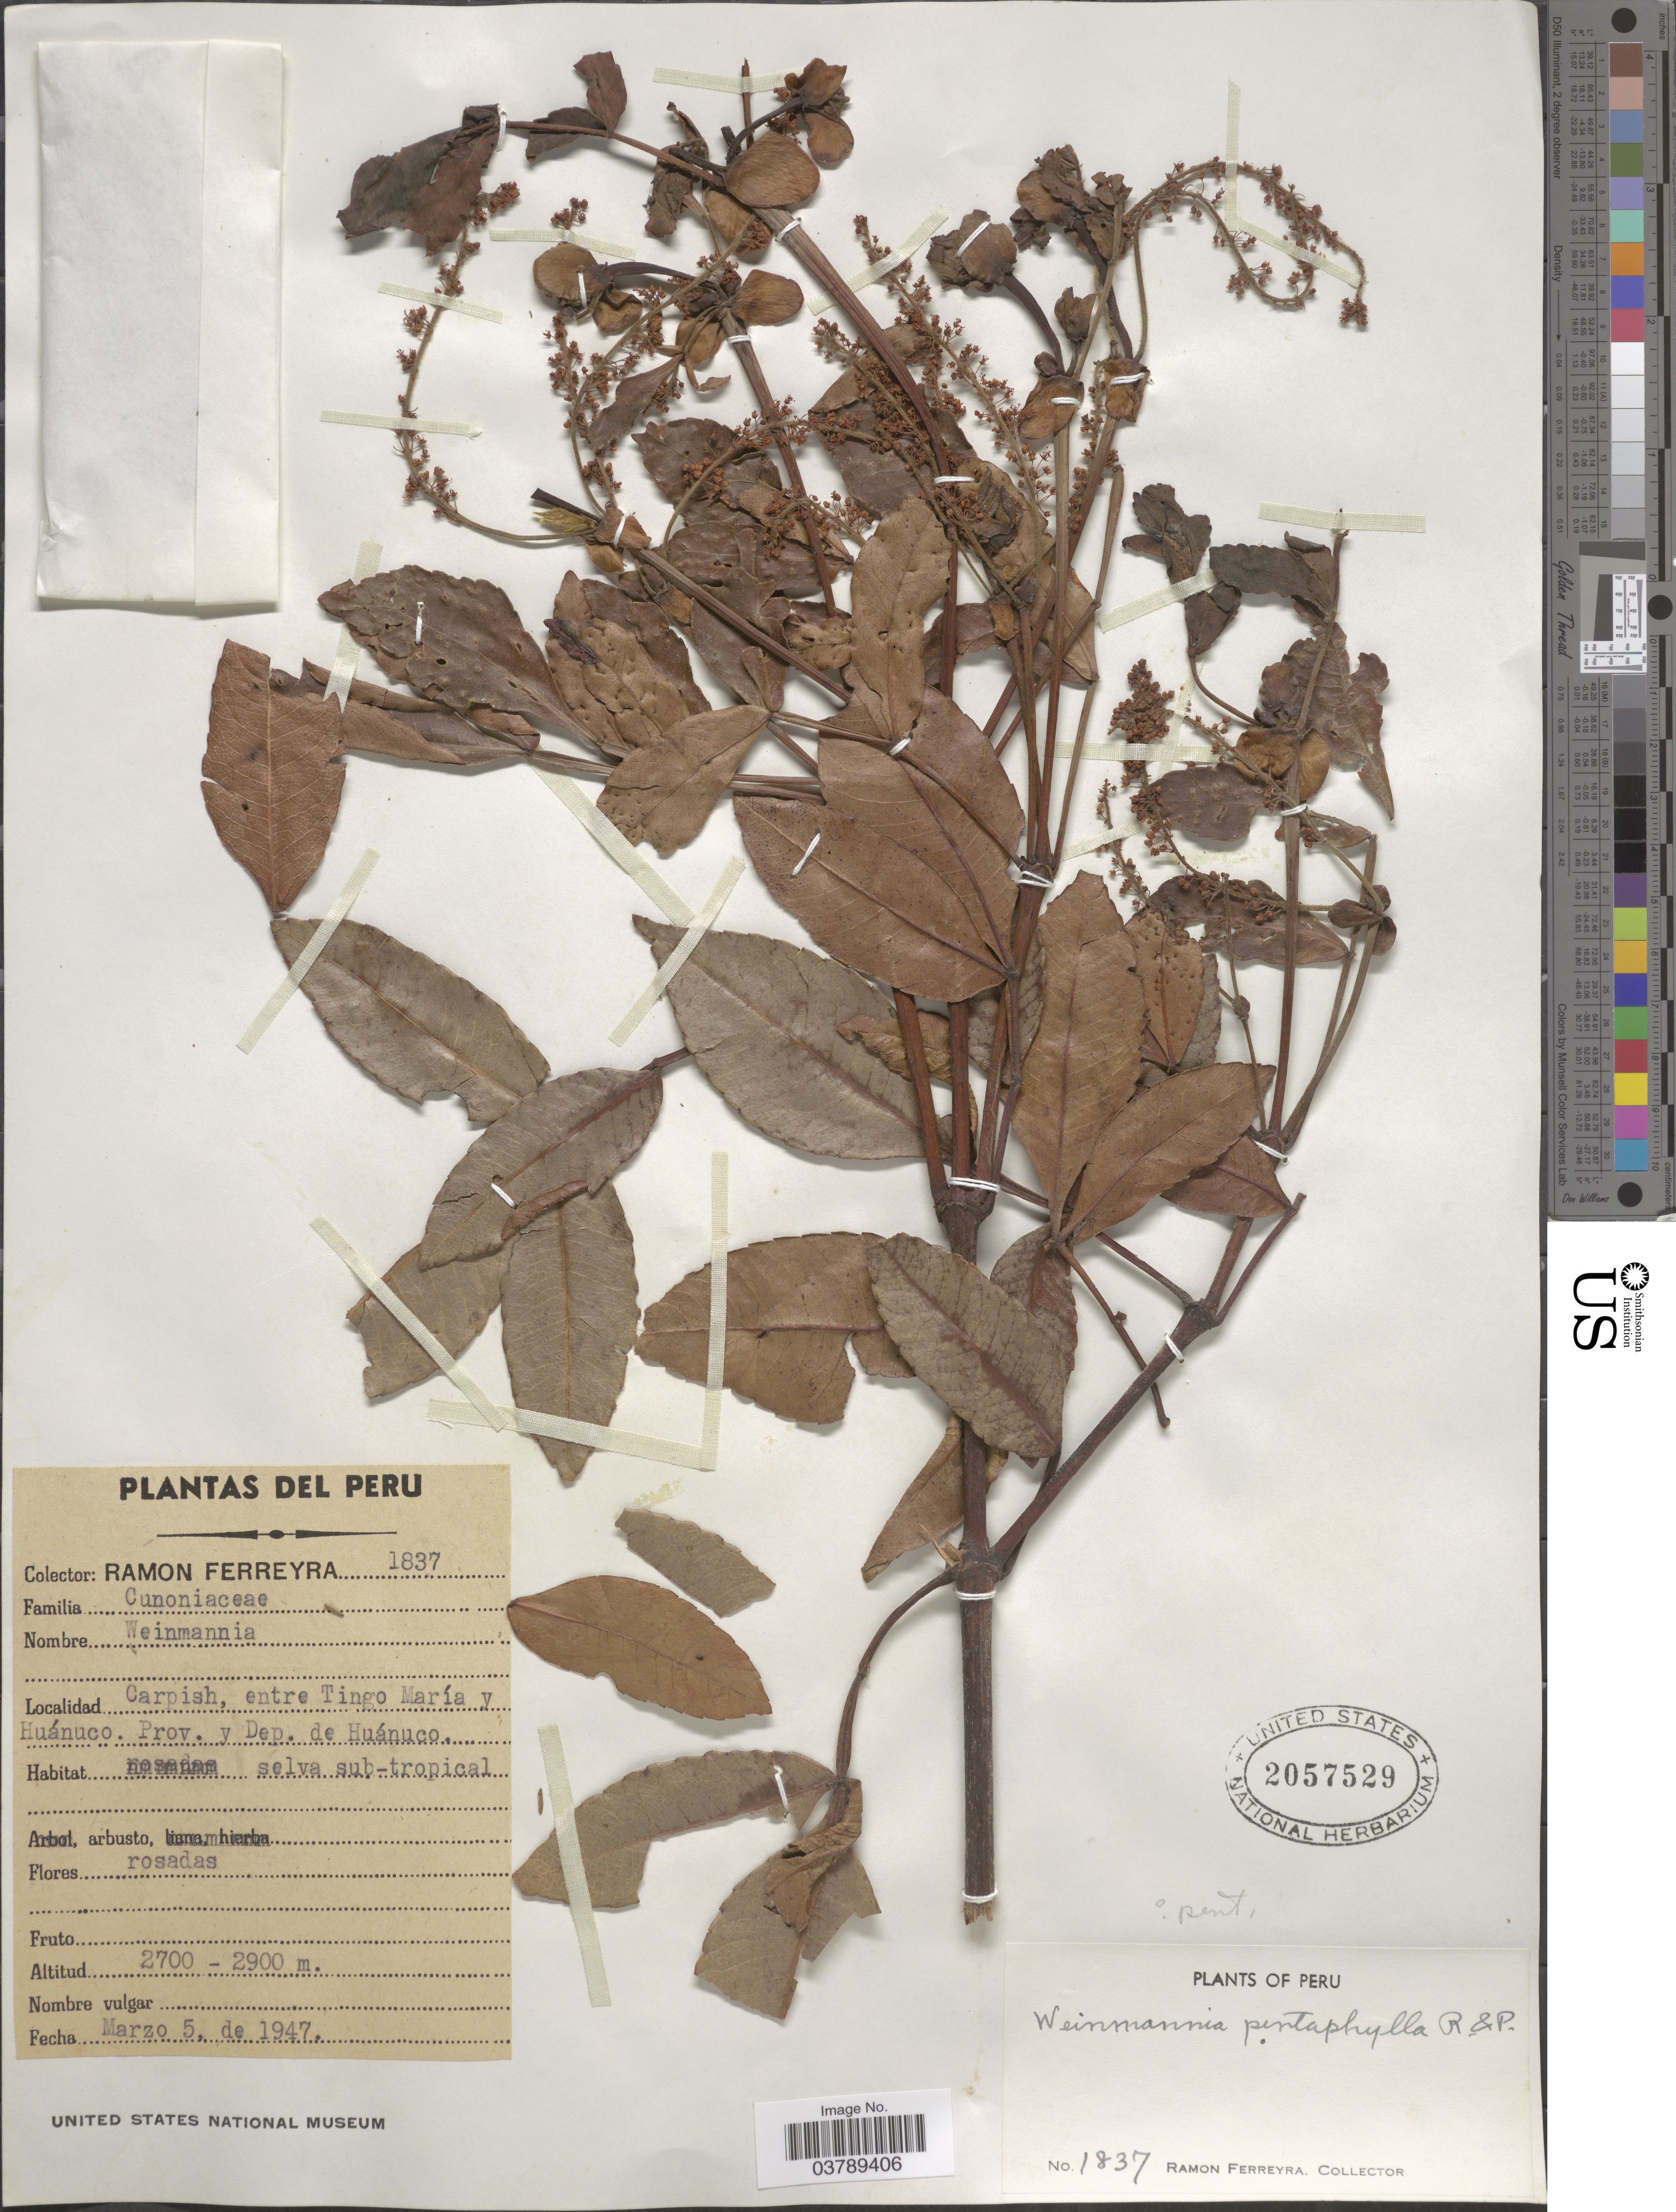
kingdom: Plantae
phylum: Tracheophyta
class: Magnoliopsida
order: Oxalidales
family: Cunoniaceae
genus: Weinmannia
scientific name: Weinmannia pentaphylla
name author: Ruiz & Pav.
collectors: R. A. Ferreyra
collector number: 1837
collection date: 1947-03-05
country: Peru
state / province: Huánuco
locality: Carpish, entre Tingo María y Huánuco. Prov. y Dep. de Huánuco.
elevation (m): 2700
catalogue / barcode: US 2057529